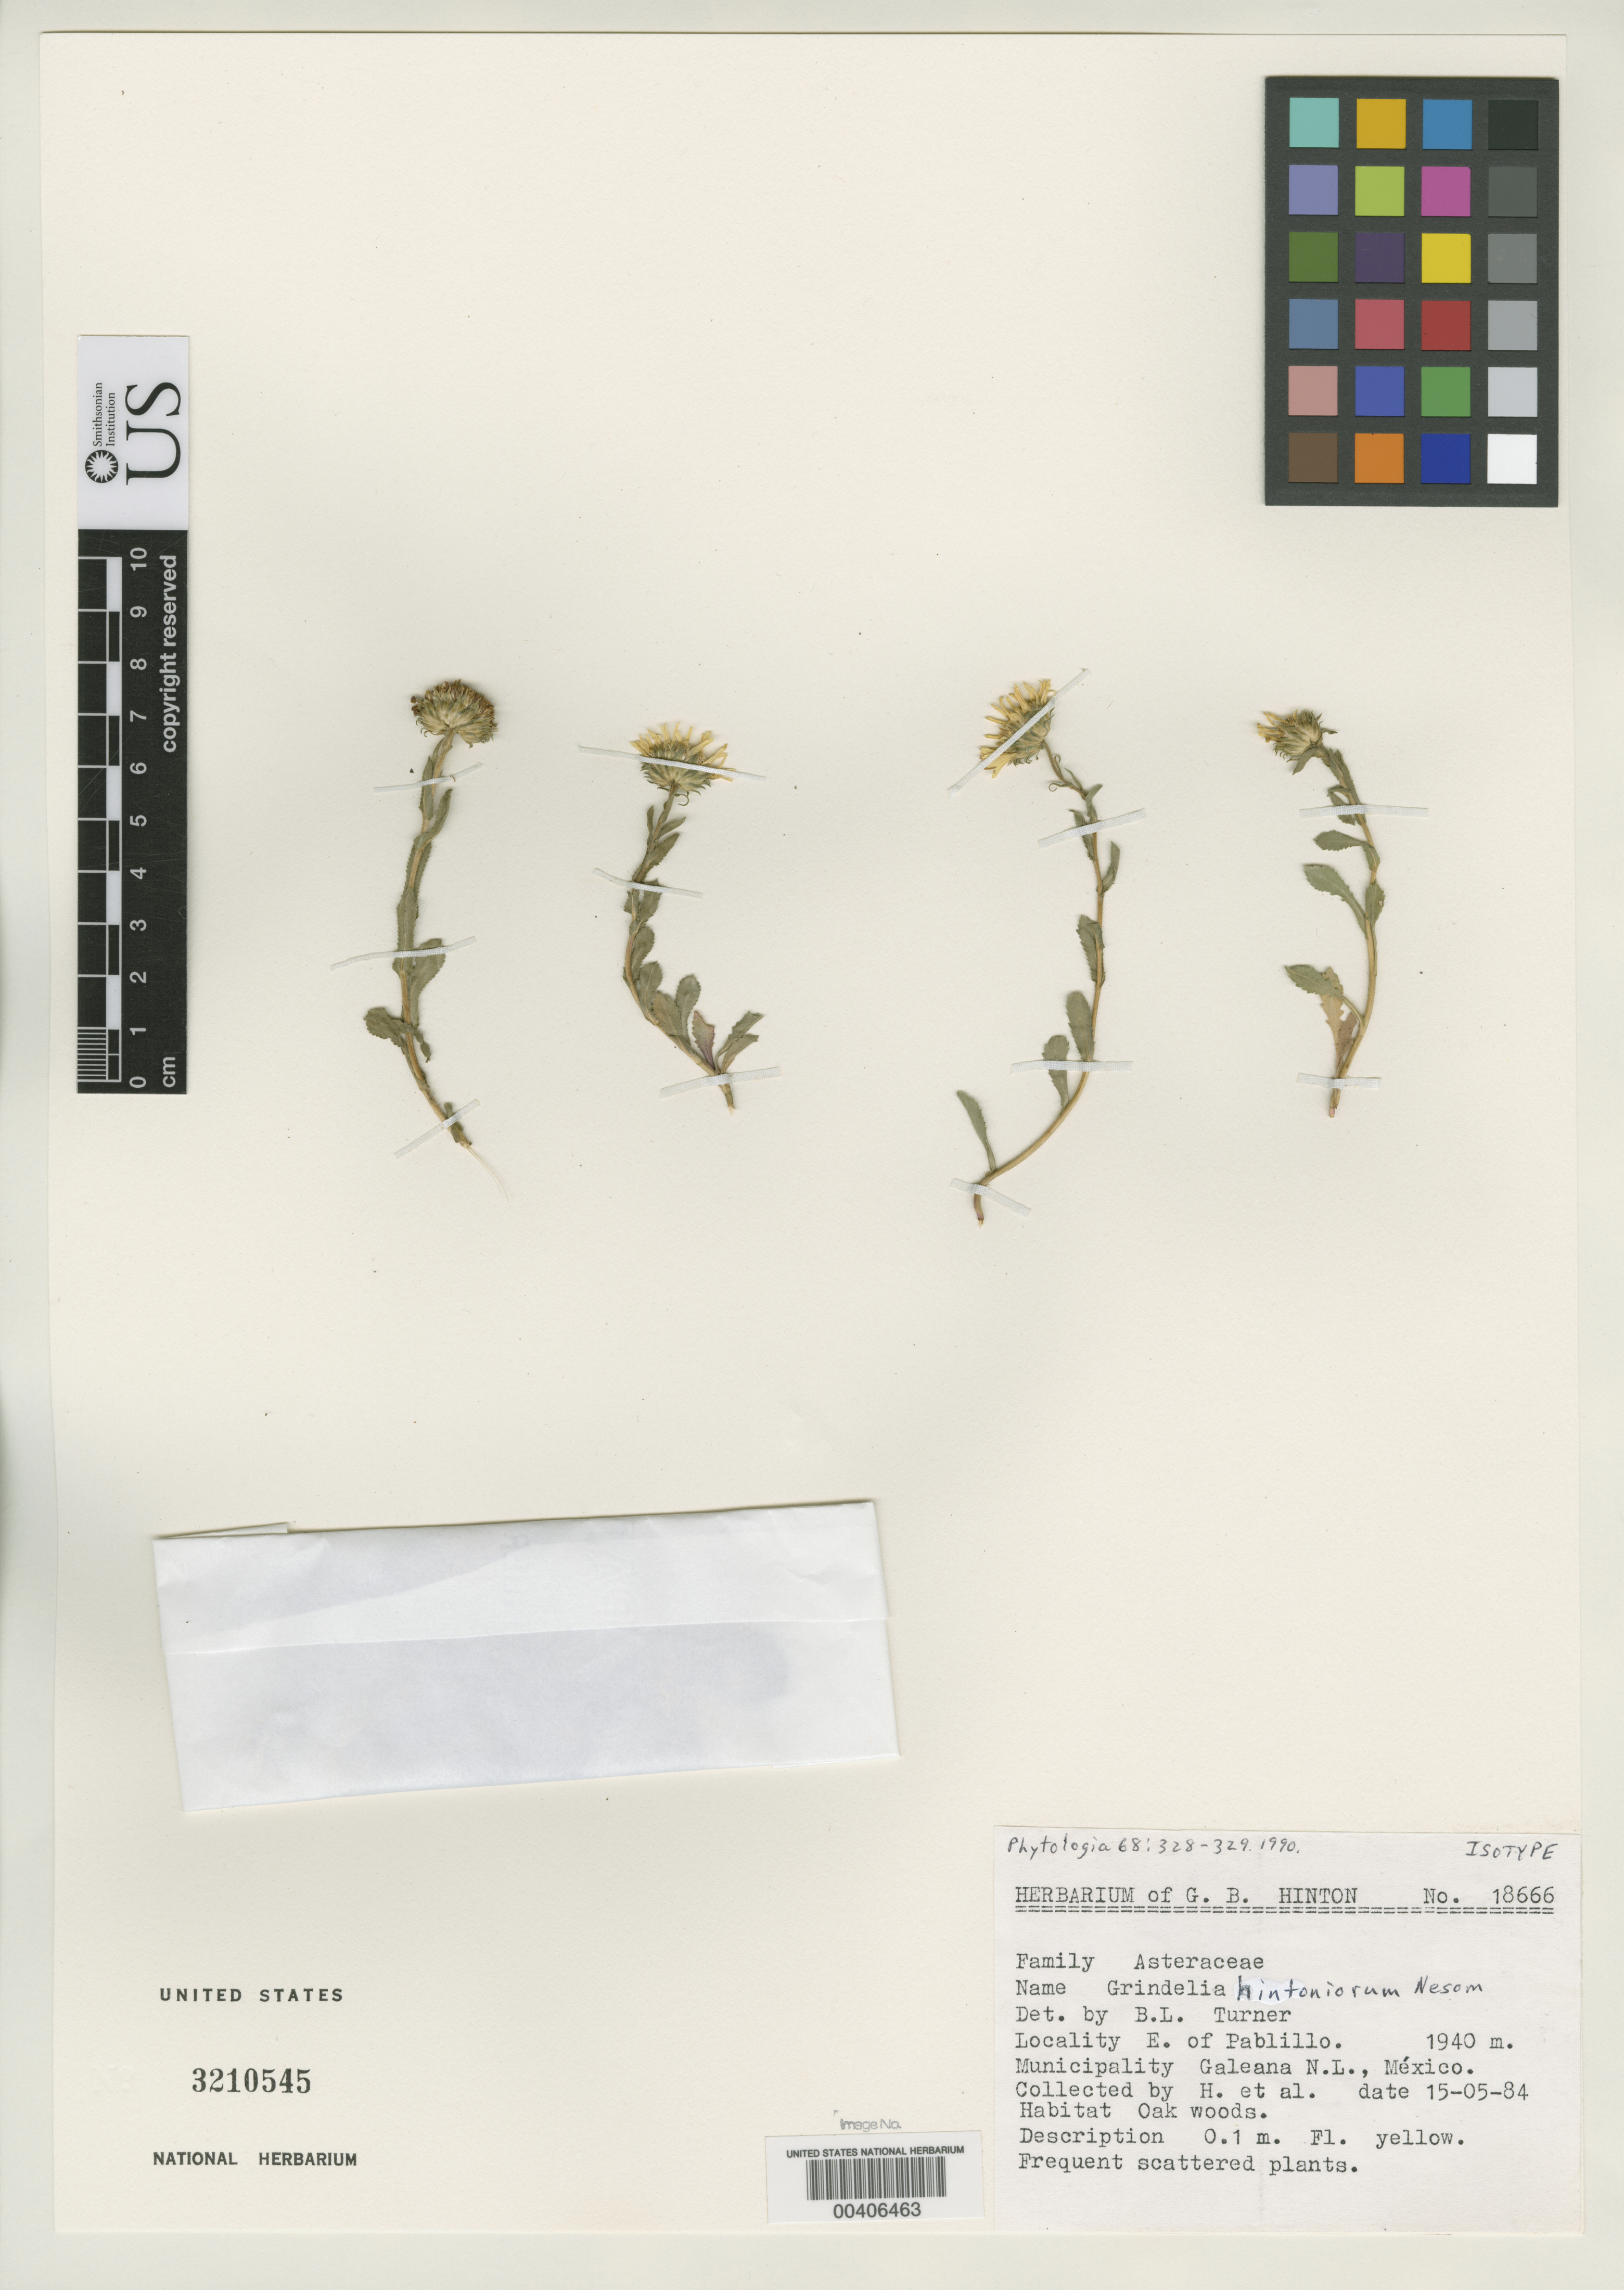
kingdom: Plantae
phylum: Tracheophyta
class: Magnoliopsida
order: Asterales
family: Asteraceae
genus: Grindelia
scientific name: Grindelia hintoniorum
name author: G.L. Nesom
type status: Isotype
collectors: G. B. Hinton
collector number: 18666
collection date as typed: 15 May 1984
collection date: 1984-05-15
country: Mexico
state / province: Nuevo León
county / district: Galeana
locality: E of Pablillo.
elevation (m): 1940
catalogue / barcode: US 3210545